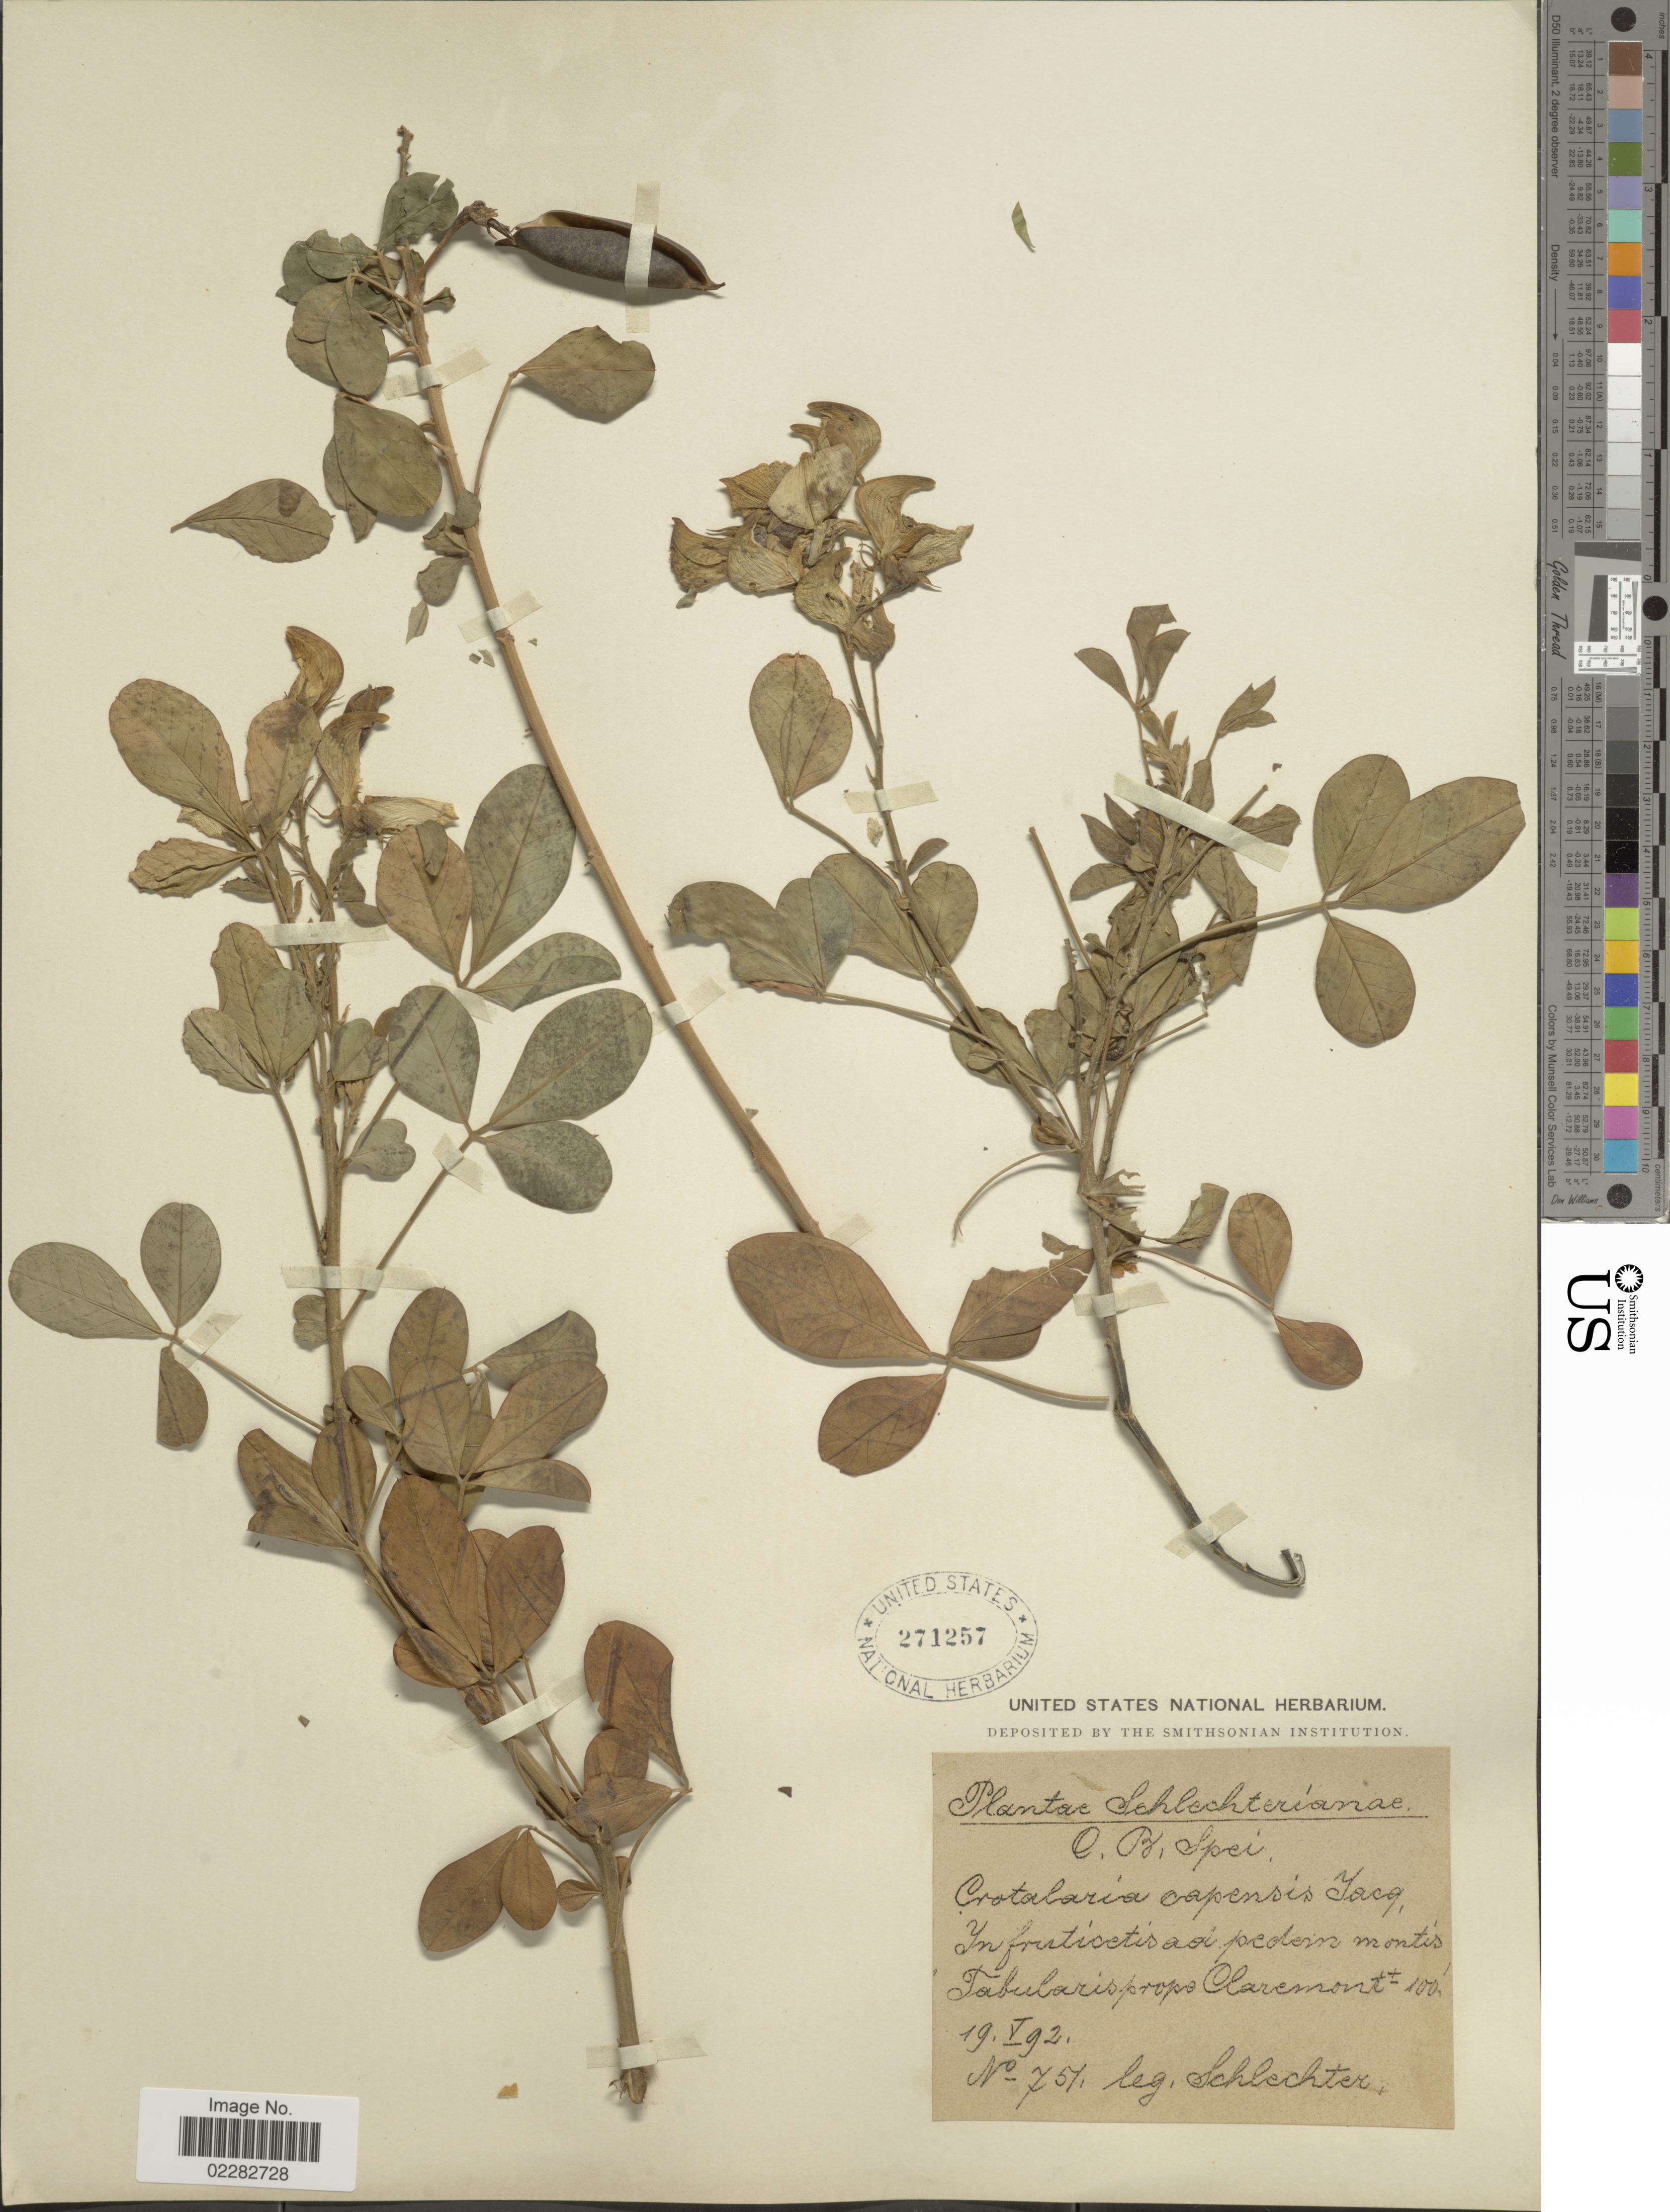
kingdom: Plantae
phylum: Tracheophyta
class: Magnoliopsida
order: Fabales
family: Fabaceae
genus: Crotalaria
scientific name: Crotalaria capensis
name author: Jacq.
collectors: Schlechter, --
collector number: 751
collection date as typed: Transcribed d/m/y: 19/1/92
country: South Africa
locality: O.B. Spei,In fruticetis ad pedem montis Tabularis Prope Claremont.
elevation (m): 30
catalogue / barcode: US 271257